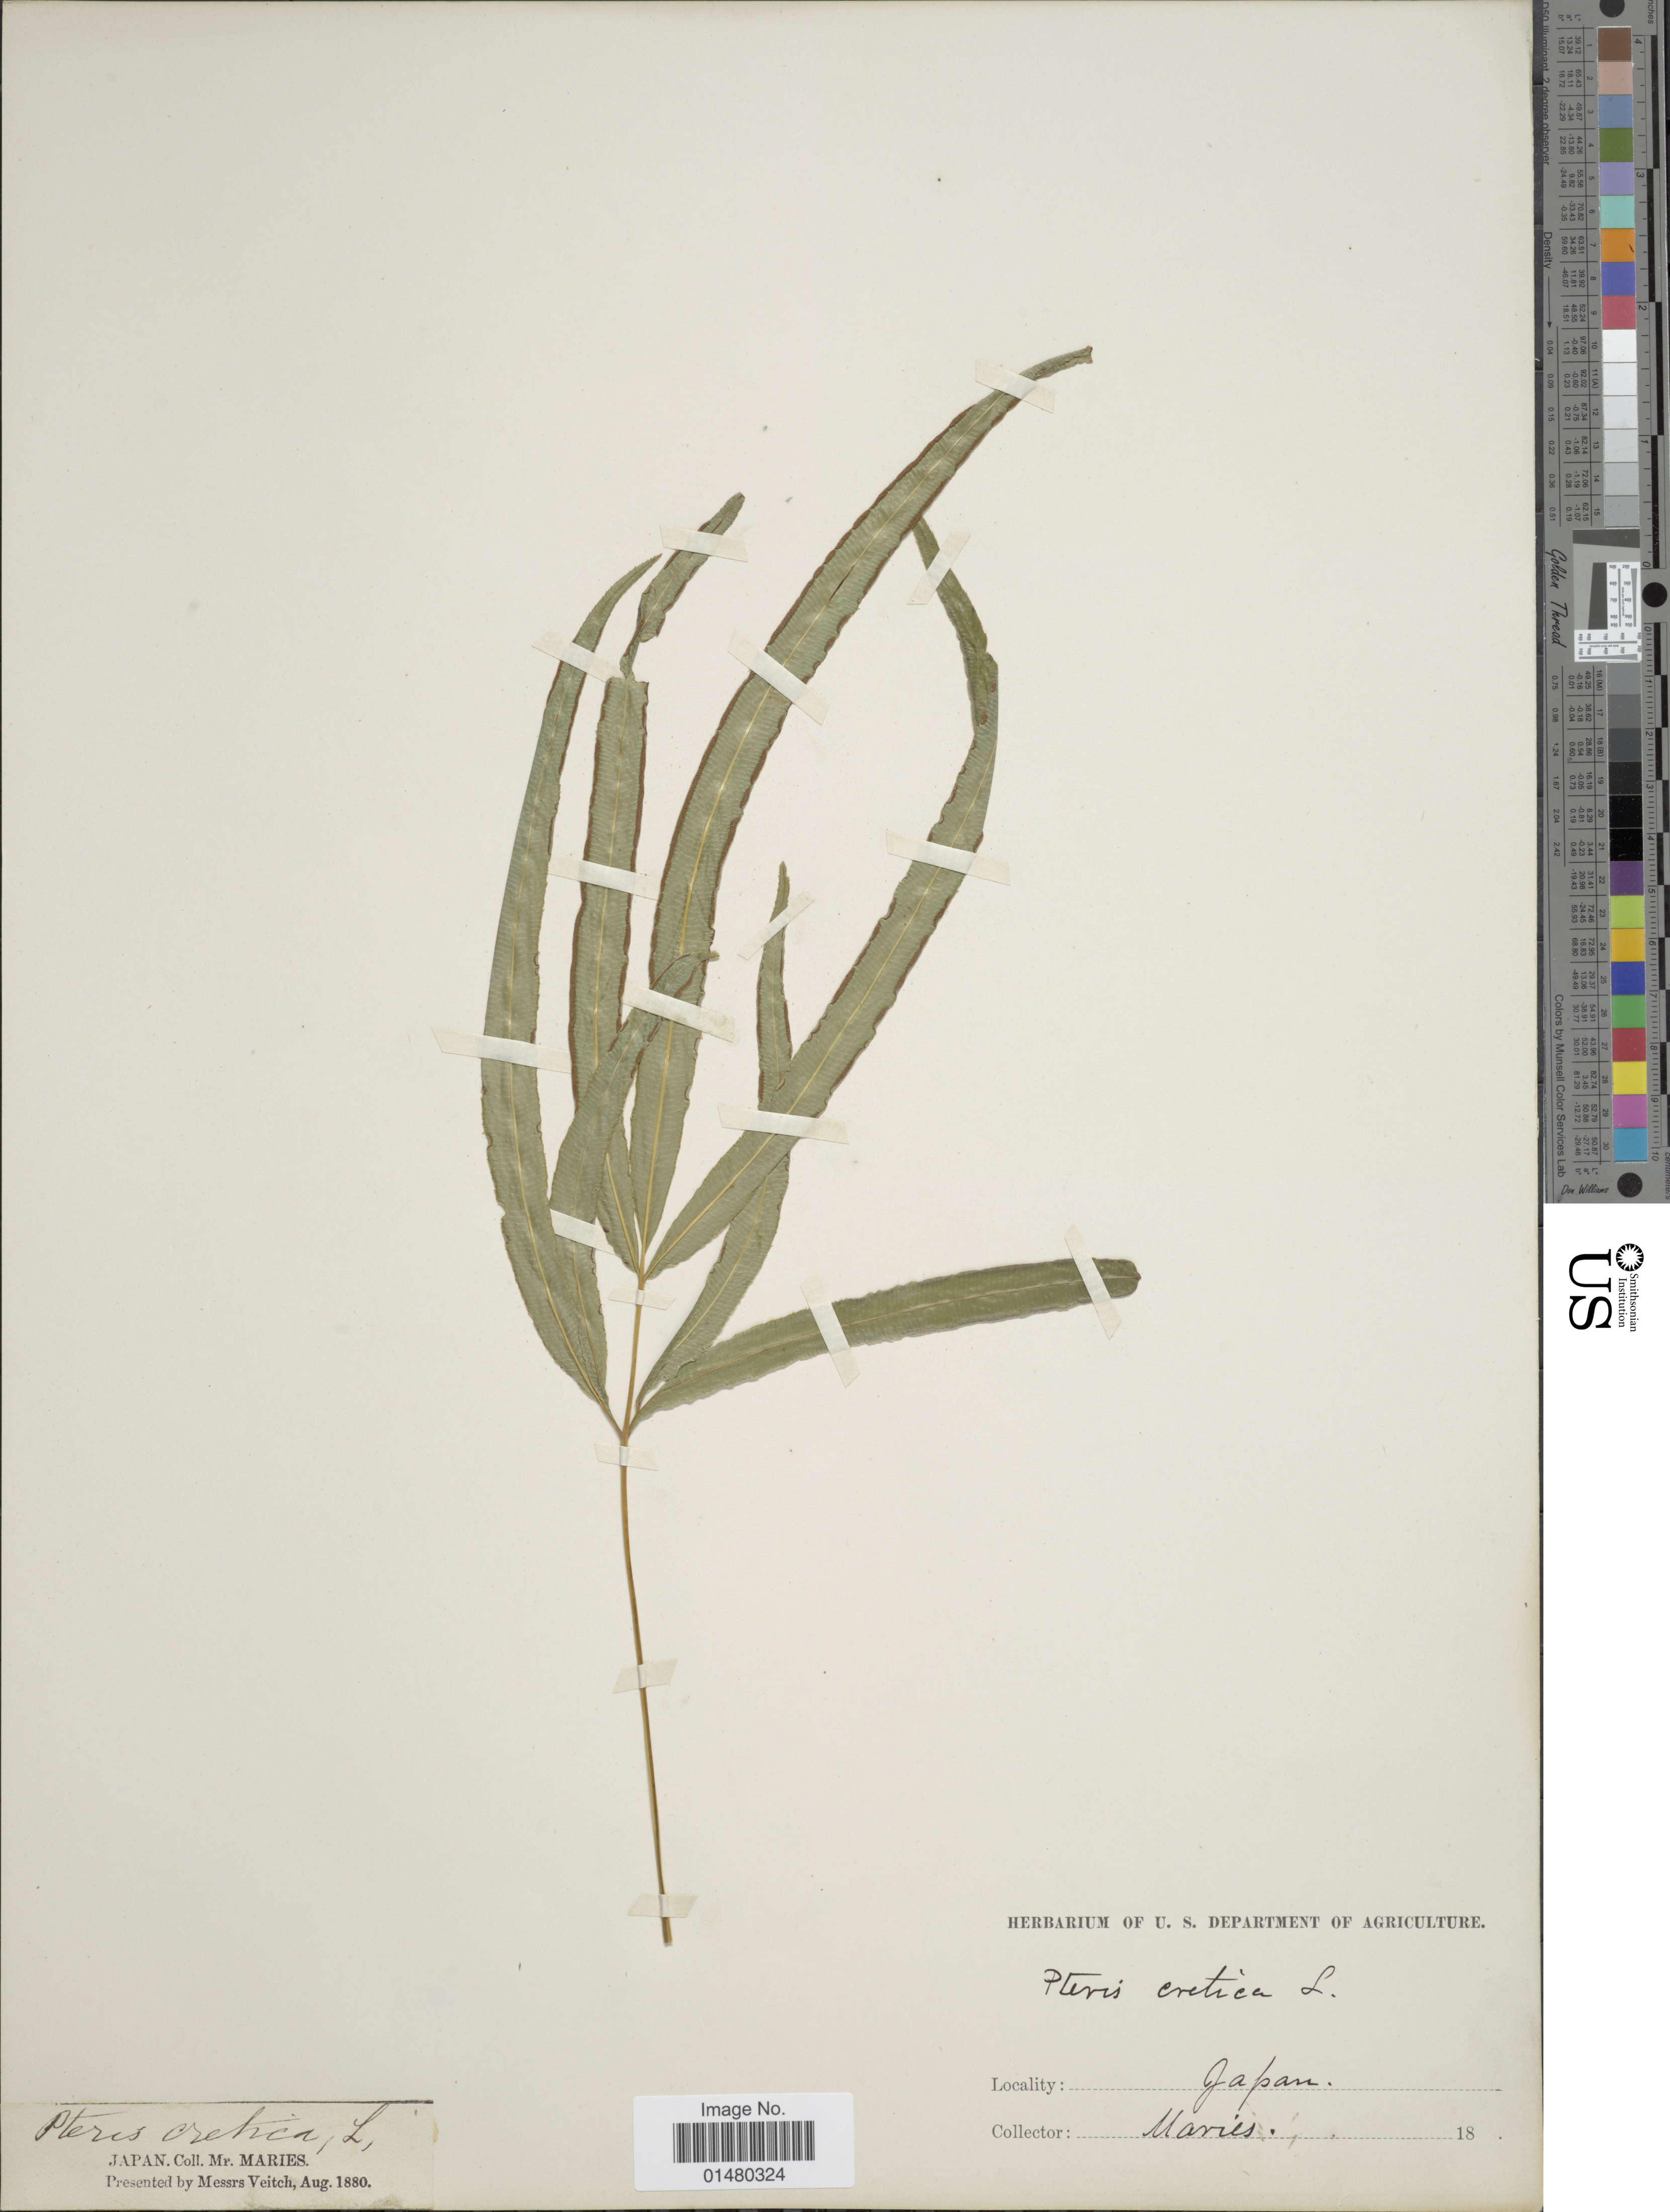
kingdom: Plantae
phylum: Tracheophyta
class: Polypodiopsida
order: Polypodiales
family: Pteridaceae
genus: Pteris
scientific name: Pteris cretica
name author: L.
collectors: Maries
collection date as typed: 18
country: Japan